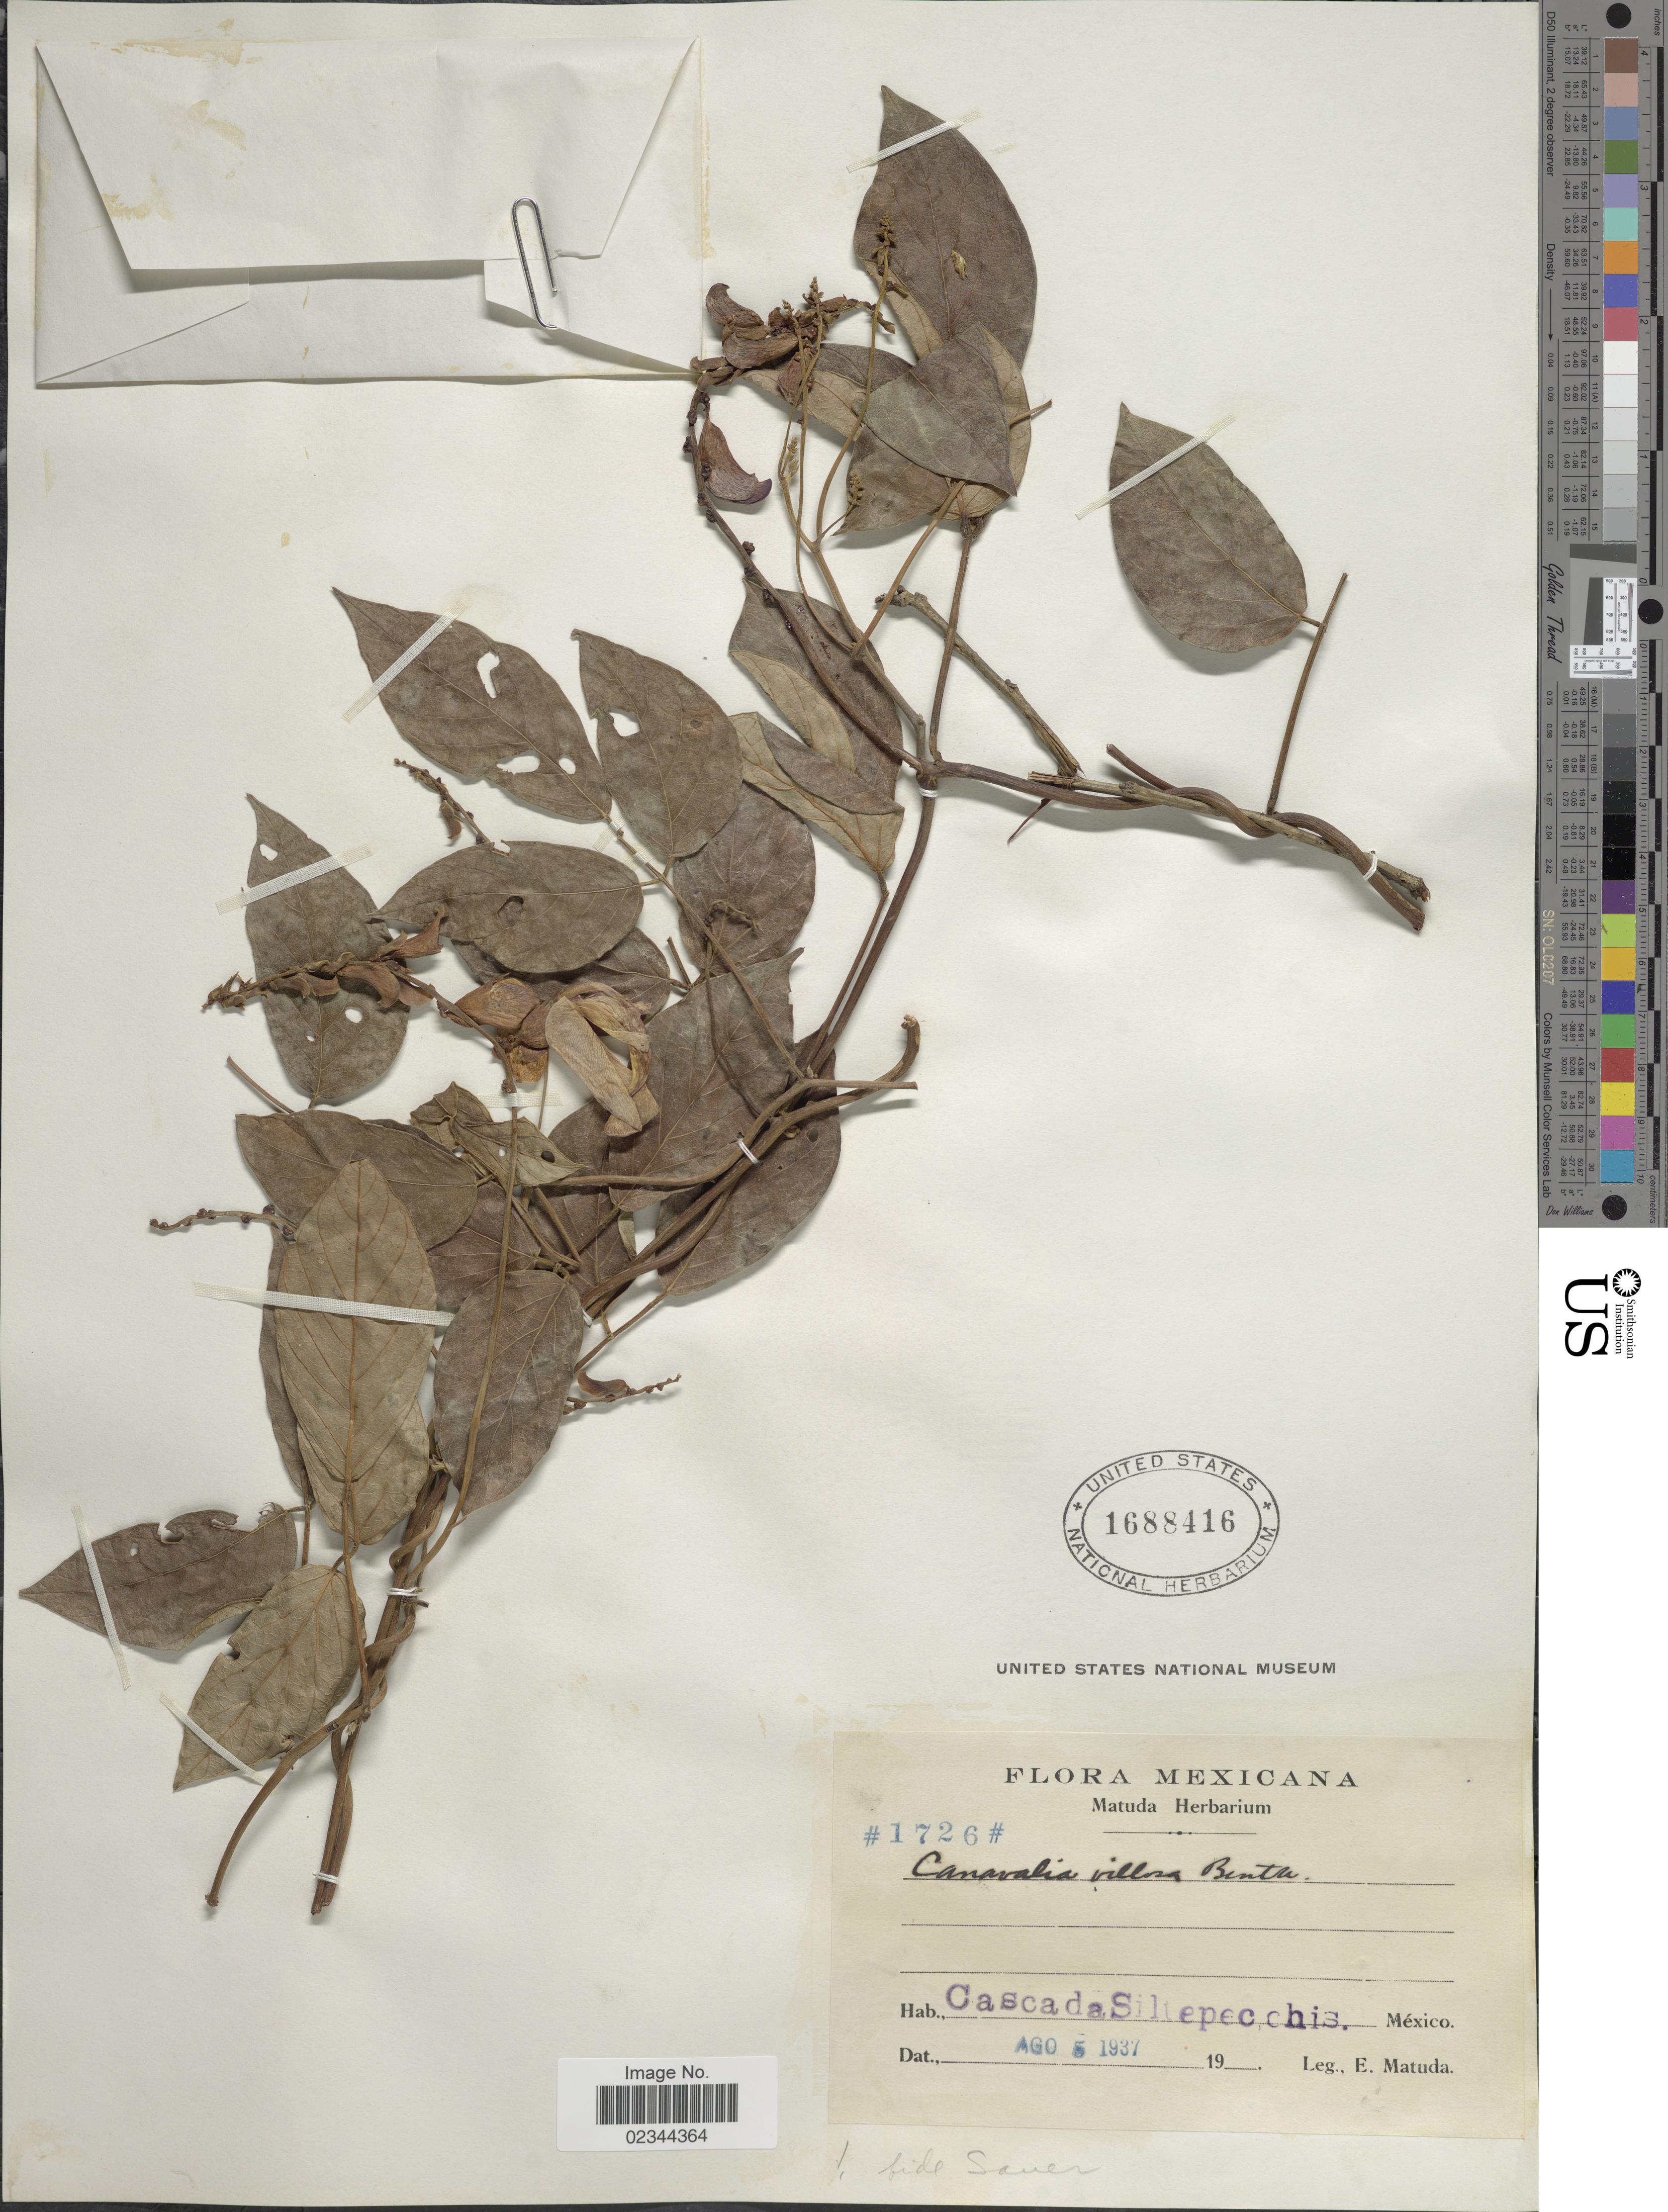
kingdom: Plantae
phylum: Tracheophyta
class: Magnoliopsida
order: Fabales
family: Fabaceae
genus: Canavalia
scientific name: Canavalia villosa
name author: Benth.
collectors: E. Matuda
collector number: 1726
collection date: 1937-08-05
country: Mexico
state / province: Chiapas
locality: Cascada, Siltepec, Chis.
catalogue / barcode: US 1688416